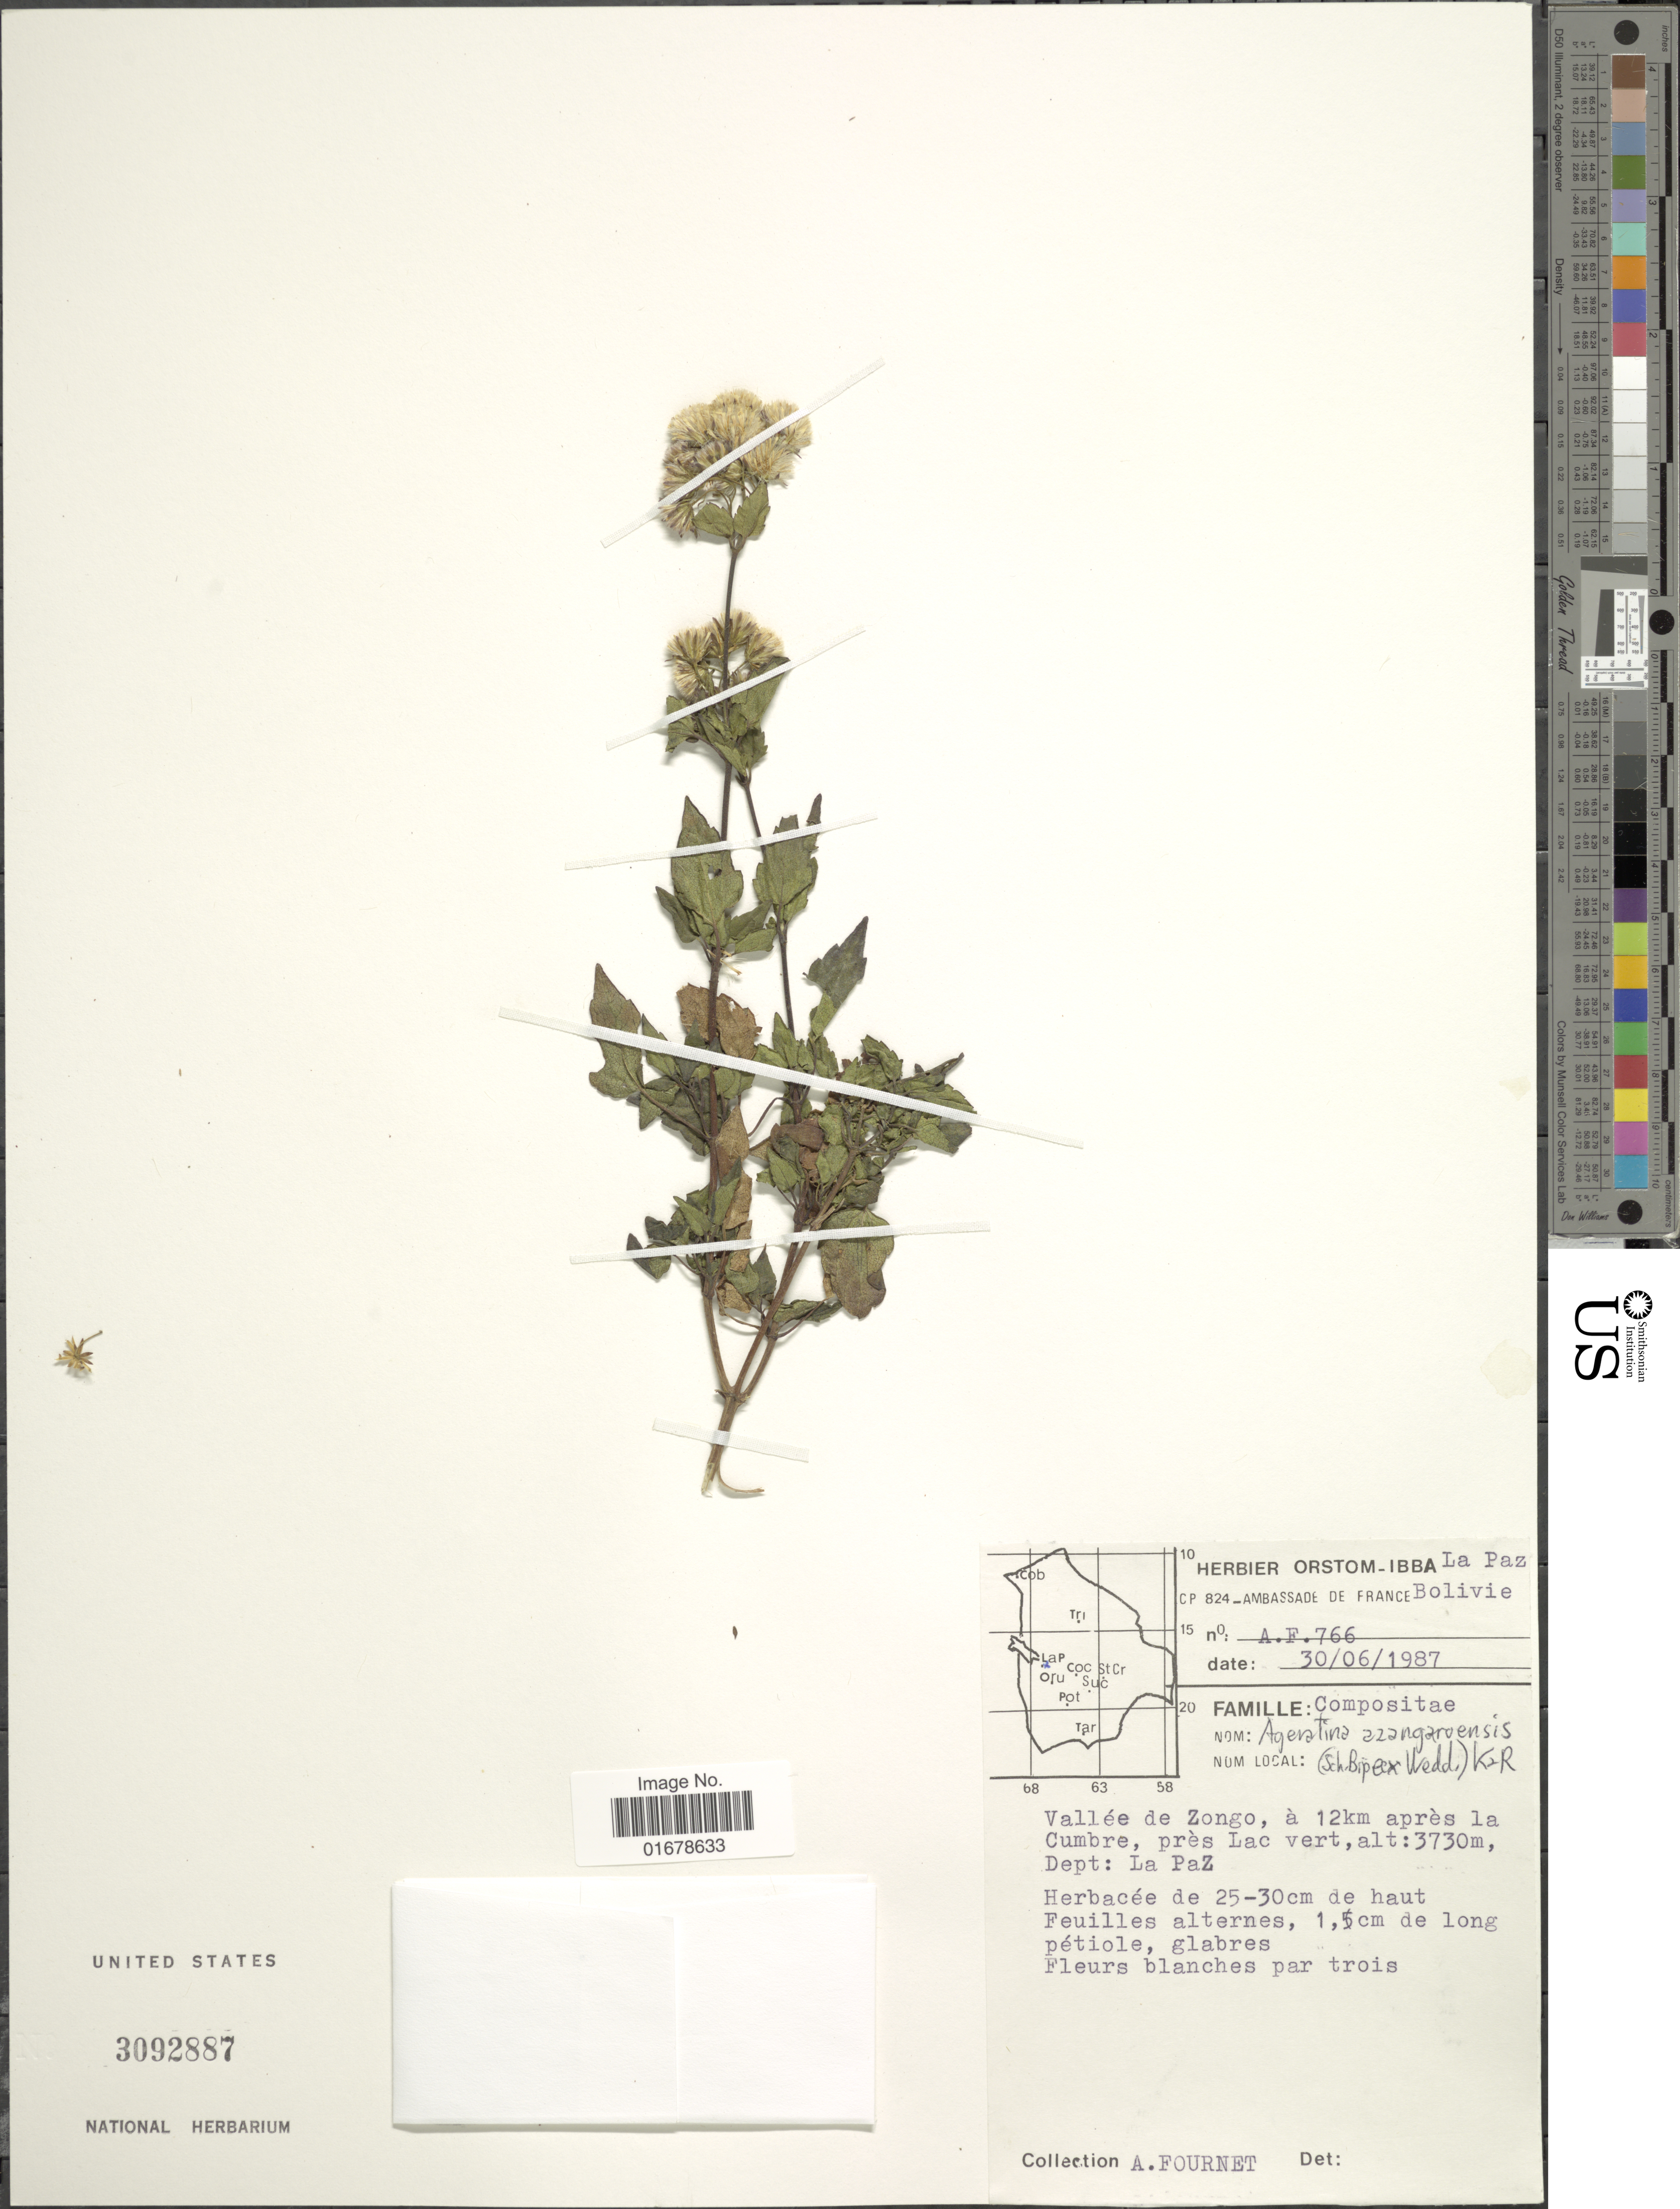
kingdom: Plantae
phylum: Tracheophyta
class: Magnoliopsida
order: Asterales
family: Asteraceae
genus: Ageratina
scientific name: Ageratina azangaroensis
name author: (Sch. Bip. ex Wedd.) R.M. King & H. Rob.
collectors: A. Fournet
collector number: A. F. 766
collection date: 1987-06-30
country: Bolivia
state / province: La Paz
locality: Vallee de Zongo, a 12 km apres la Cumbre, pres Lac vert. Dept. La Paz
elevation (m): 3730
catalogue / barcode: US 3092887